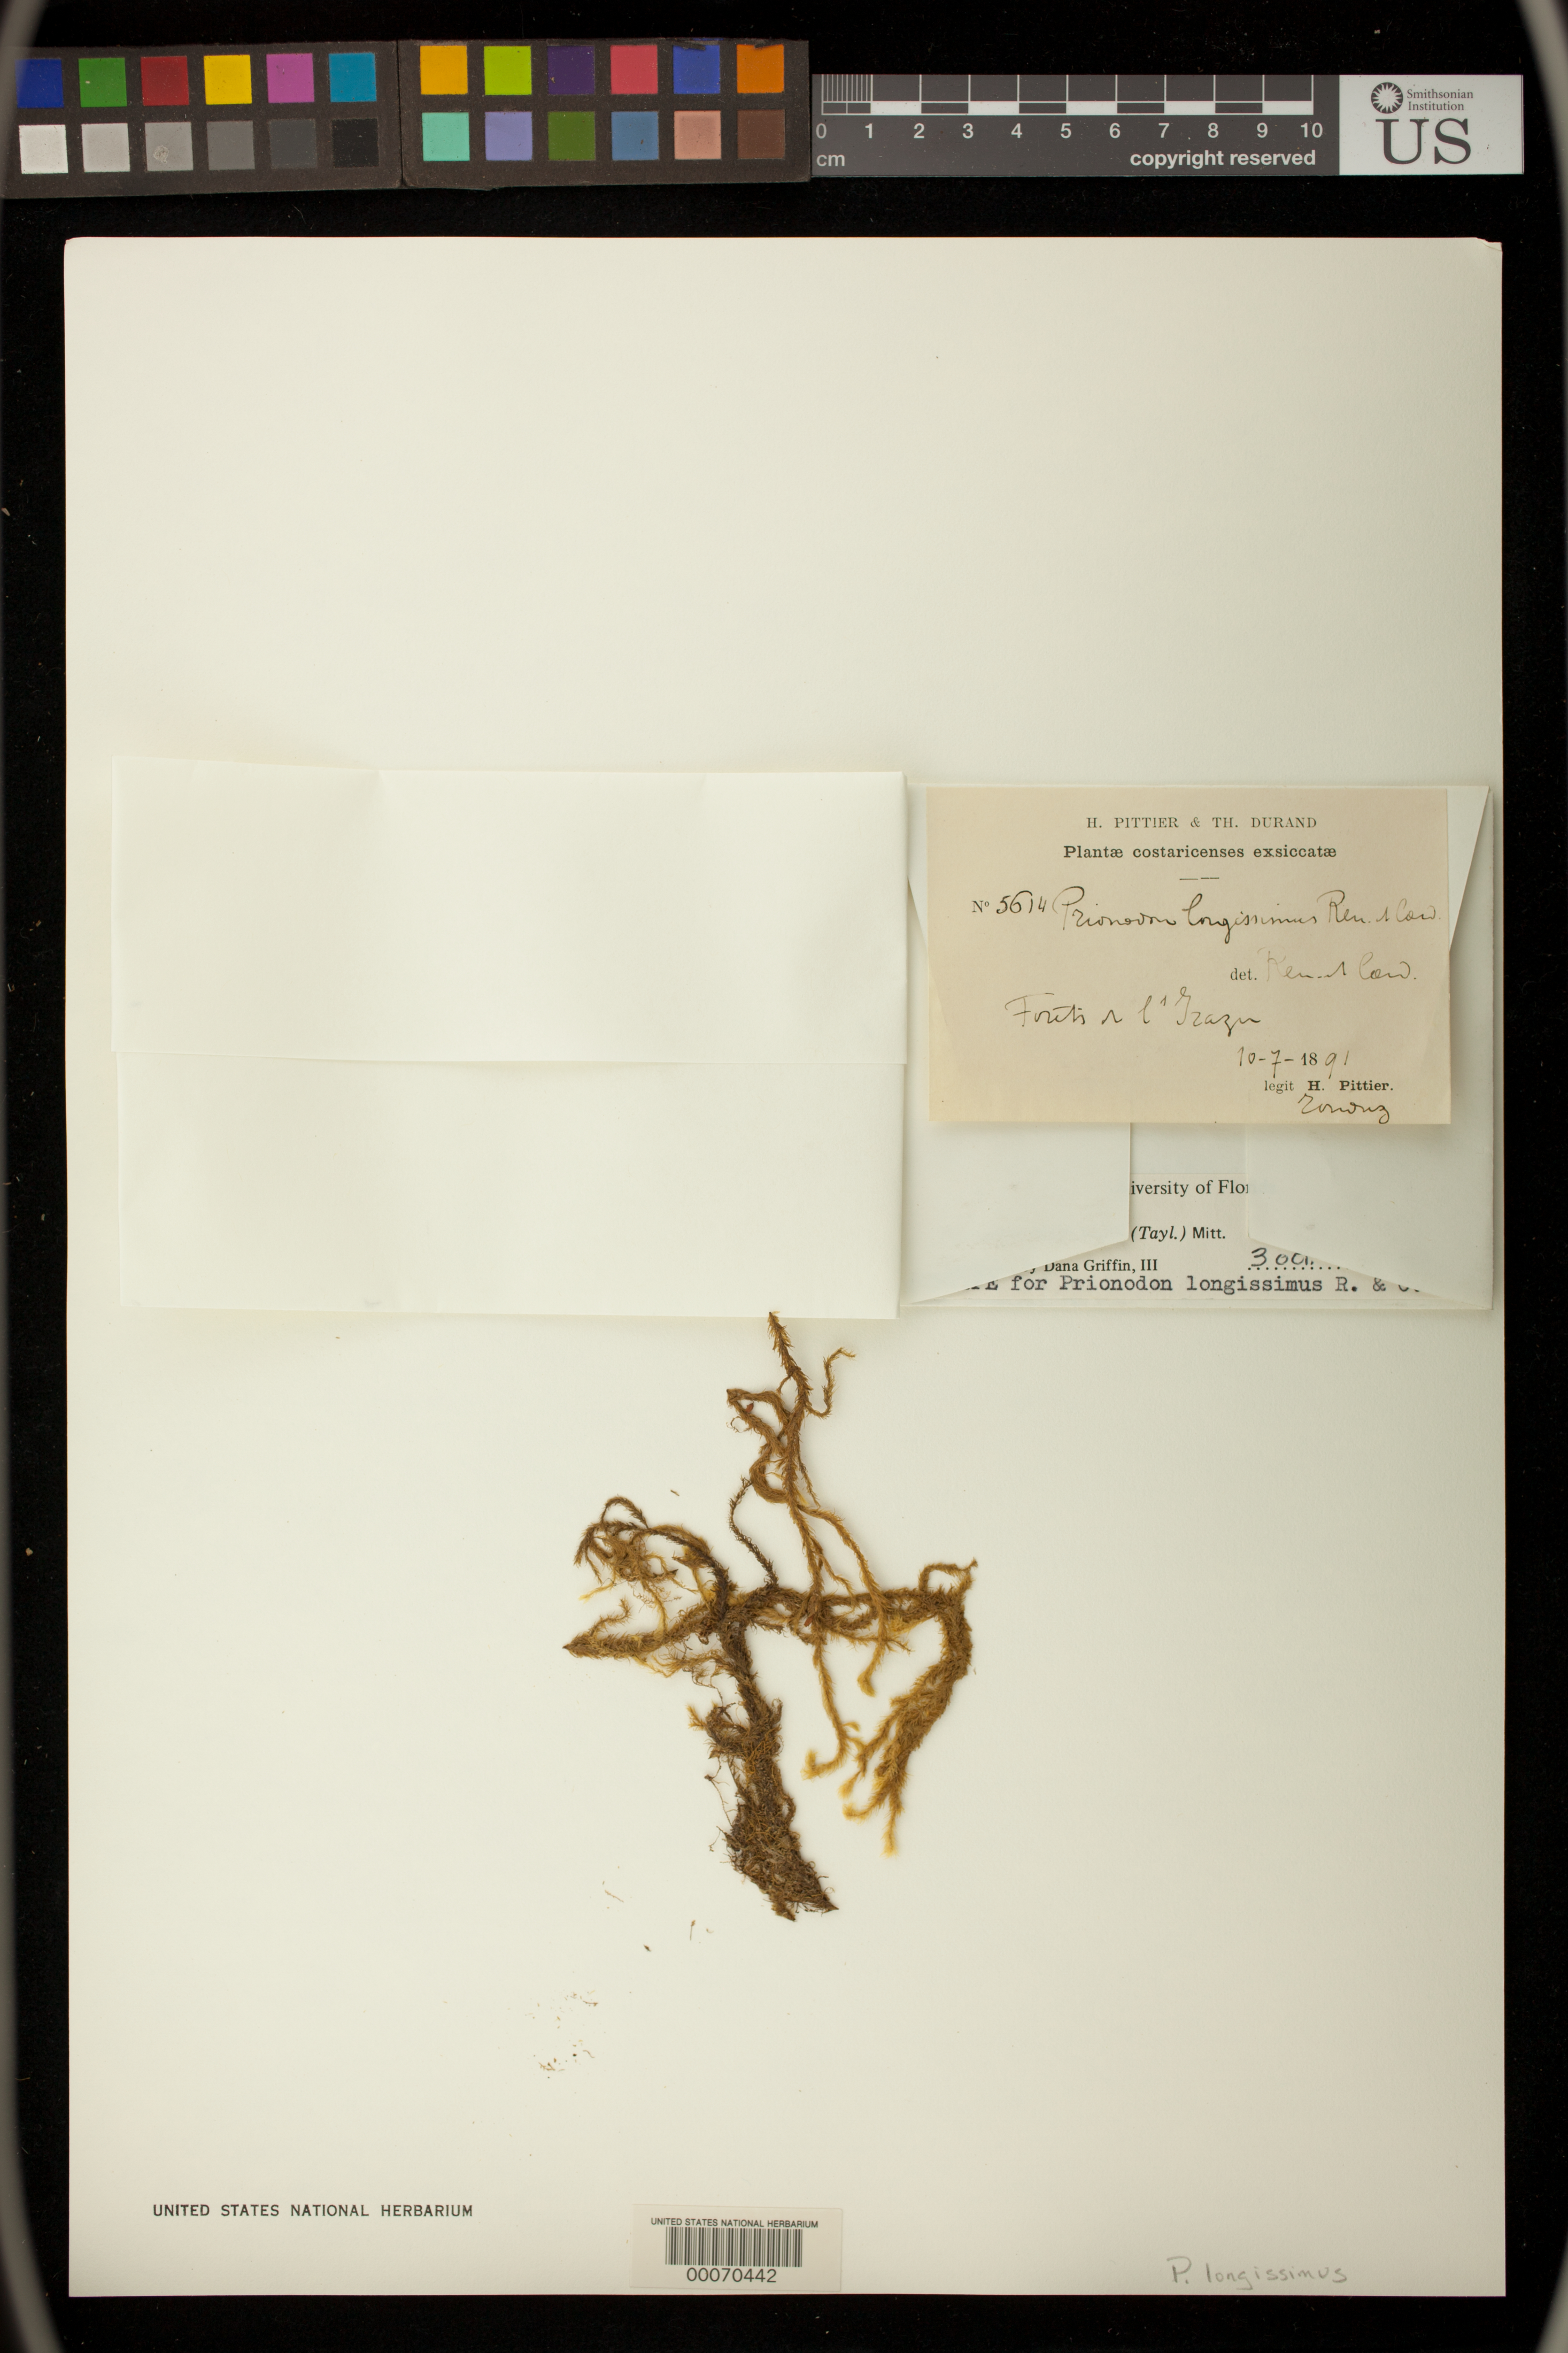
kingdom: Plantae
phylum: Bryophyta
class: Bryopsida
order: Hypnales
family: Prionodontaceae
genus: Prionodon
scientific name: Prionodon longissimus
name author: Renauld & Cardot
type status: Syntype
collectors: H. F. Pittier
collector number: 5614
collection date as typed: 10 Jul 1891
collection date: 1891-07-10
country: Costa Rica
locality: Forets du Irazu